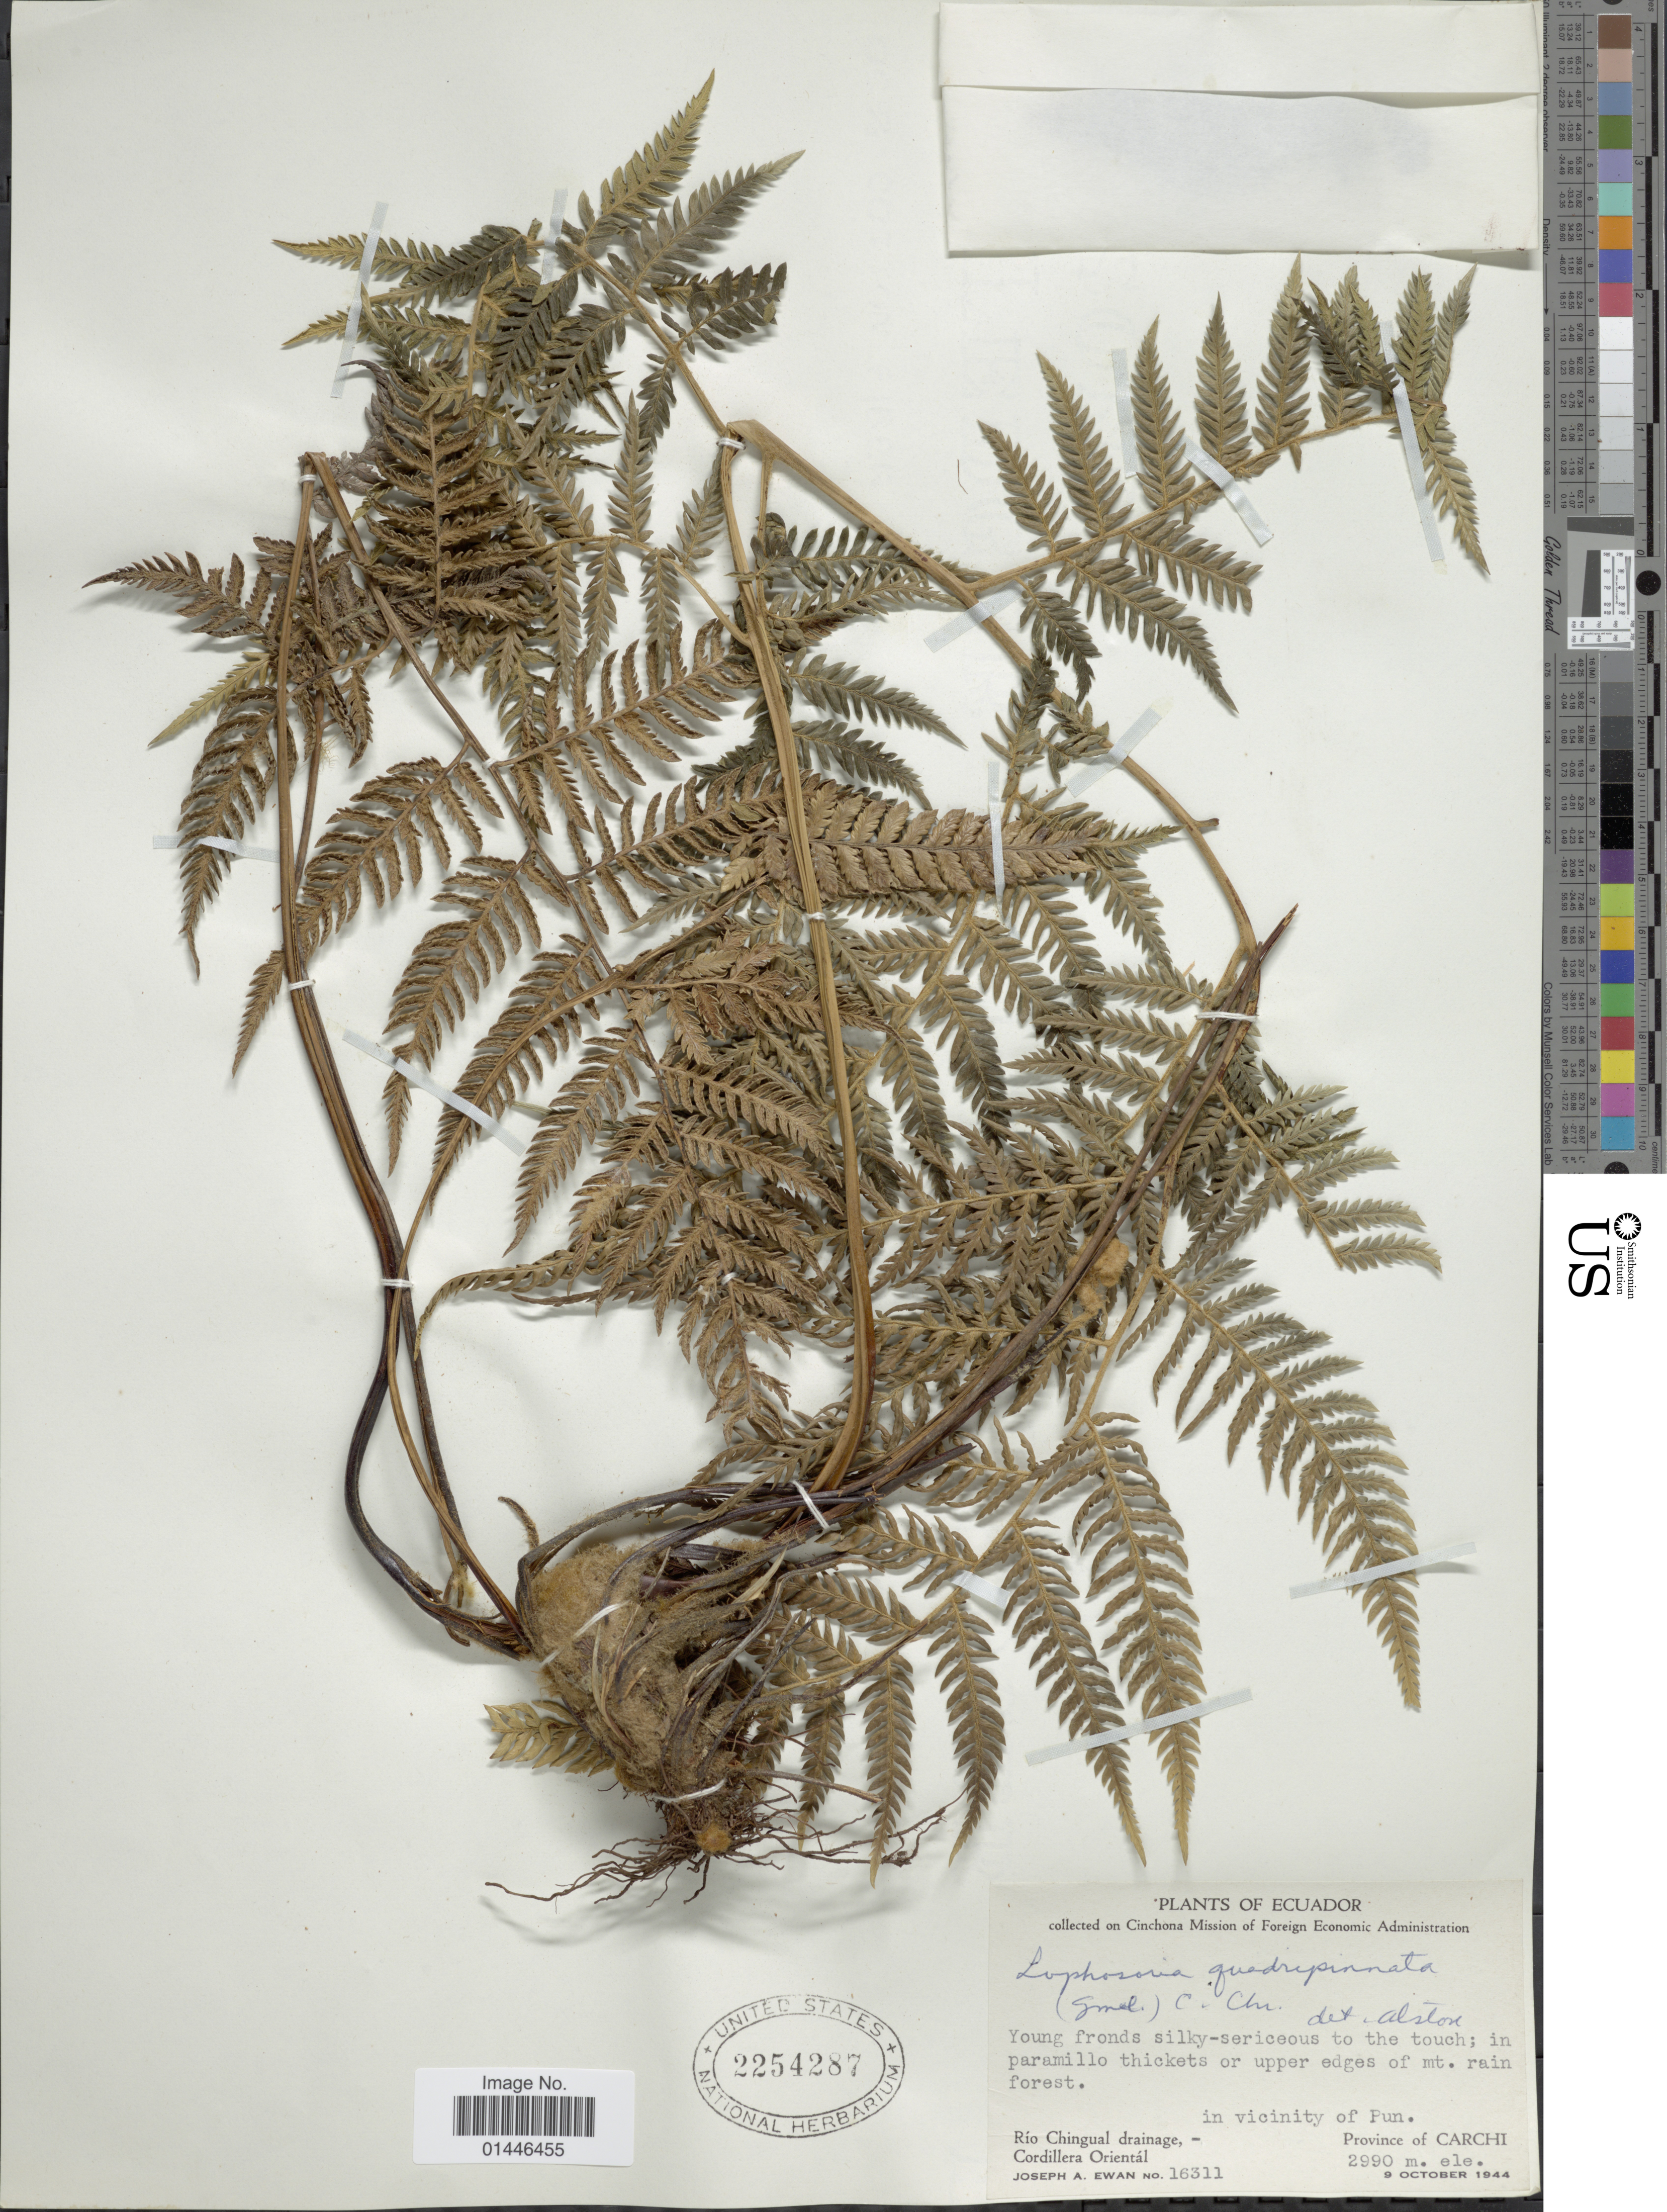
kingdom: Plantae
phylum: Tracheophyta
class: Polypodiopsida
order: Cyatheales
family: Dicksoniaceae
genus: Lophosoria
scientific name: Lophosoria quadripinnata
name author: (J.F. Gmel.) C. Chr.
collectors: I. L. Wiggins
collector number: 16311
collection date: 1944-10-09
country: Ecuador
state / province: Carchi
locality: In vicinity of Pun. Río Chingual drainage, - Cordillera Orientál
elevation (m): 2990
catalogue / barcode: US 2254287